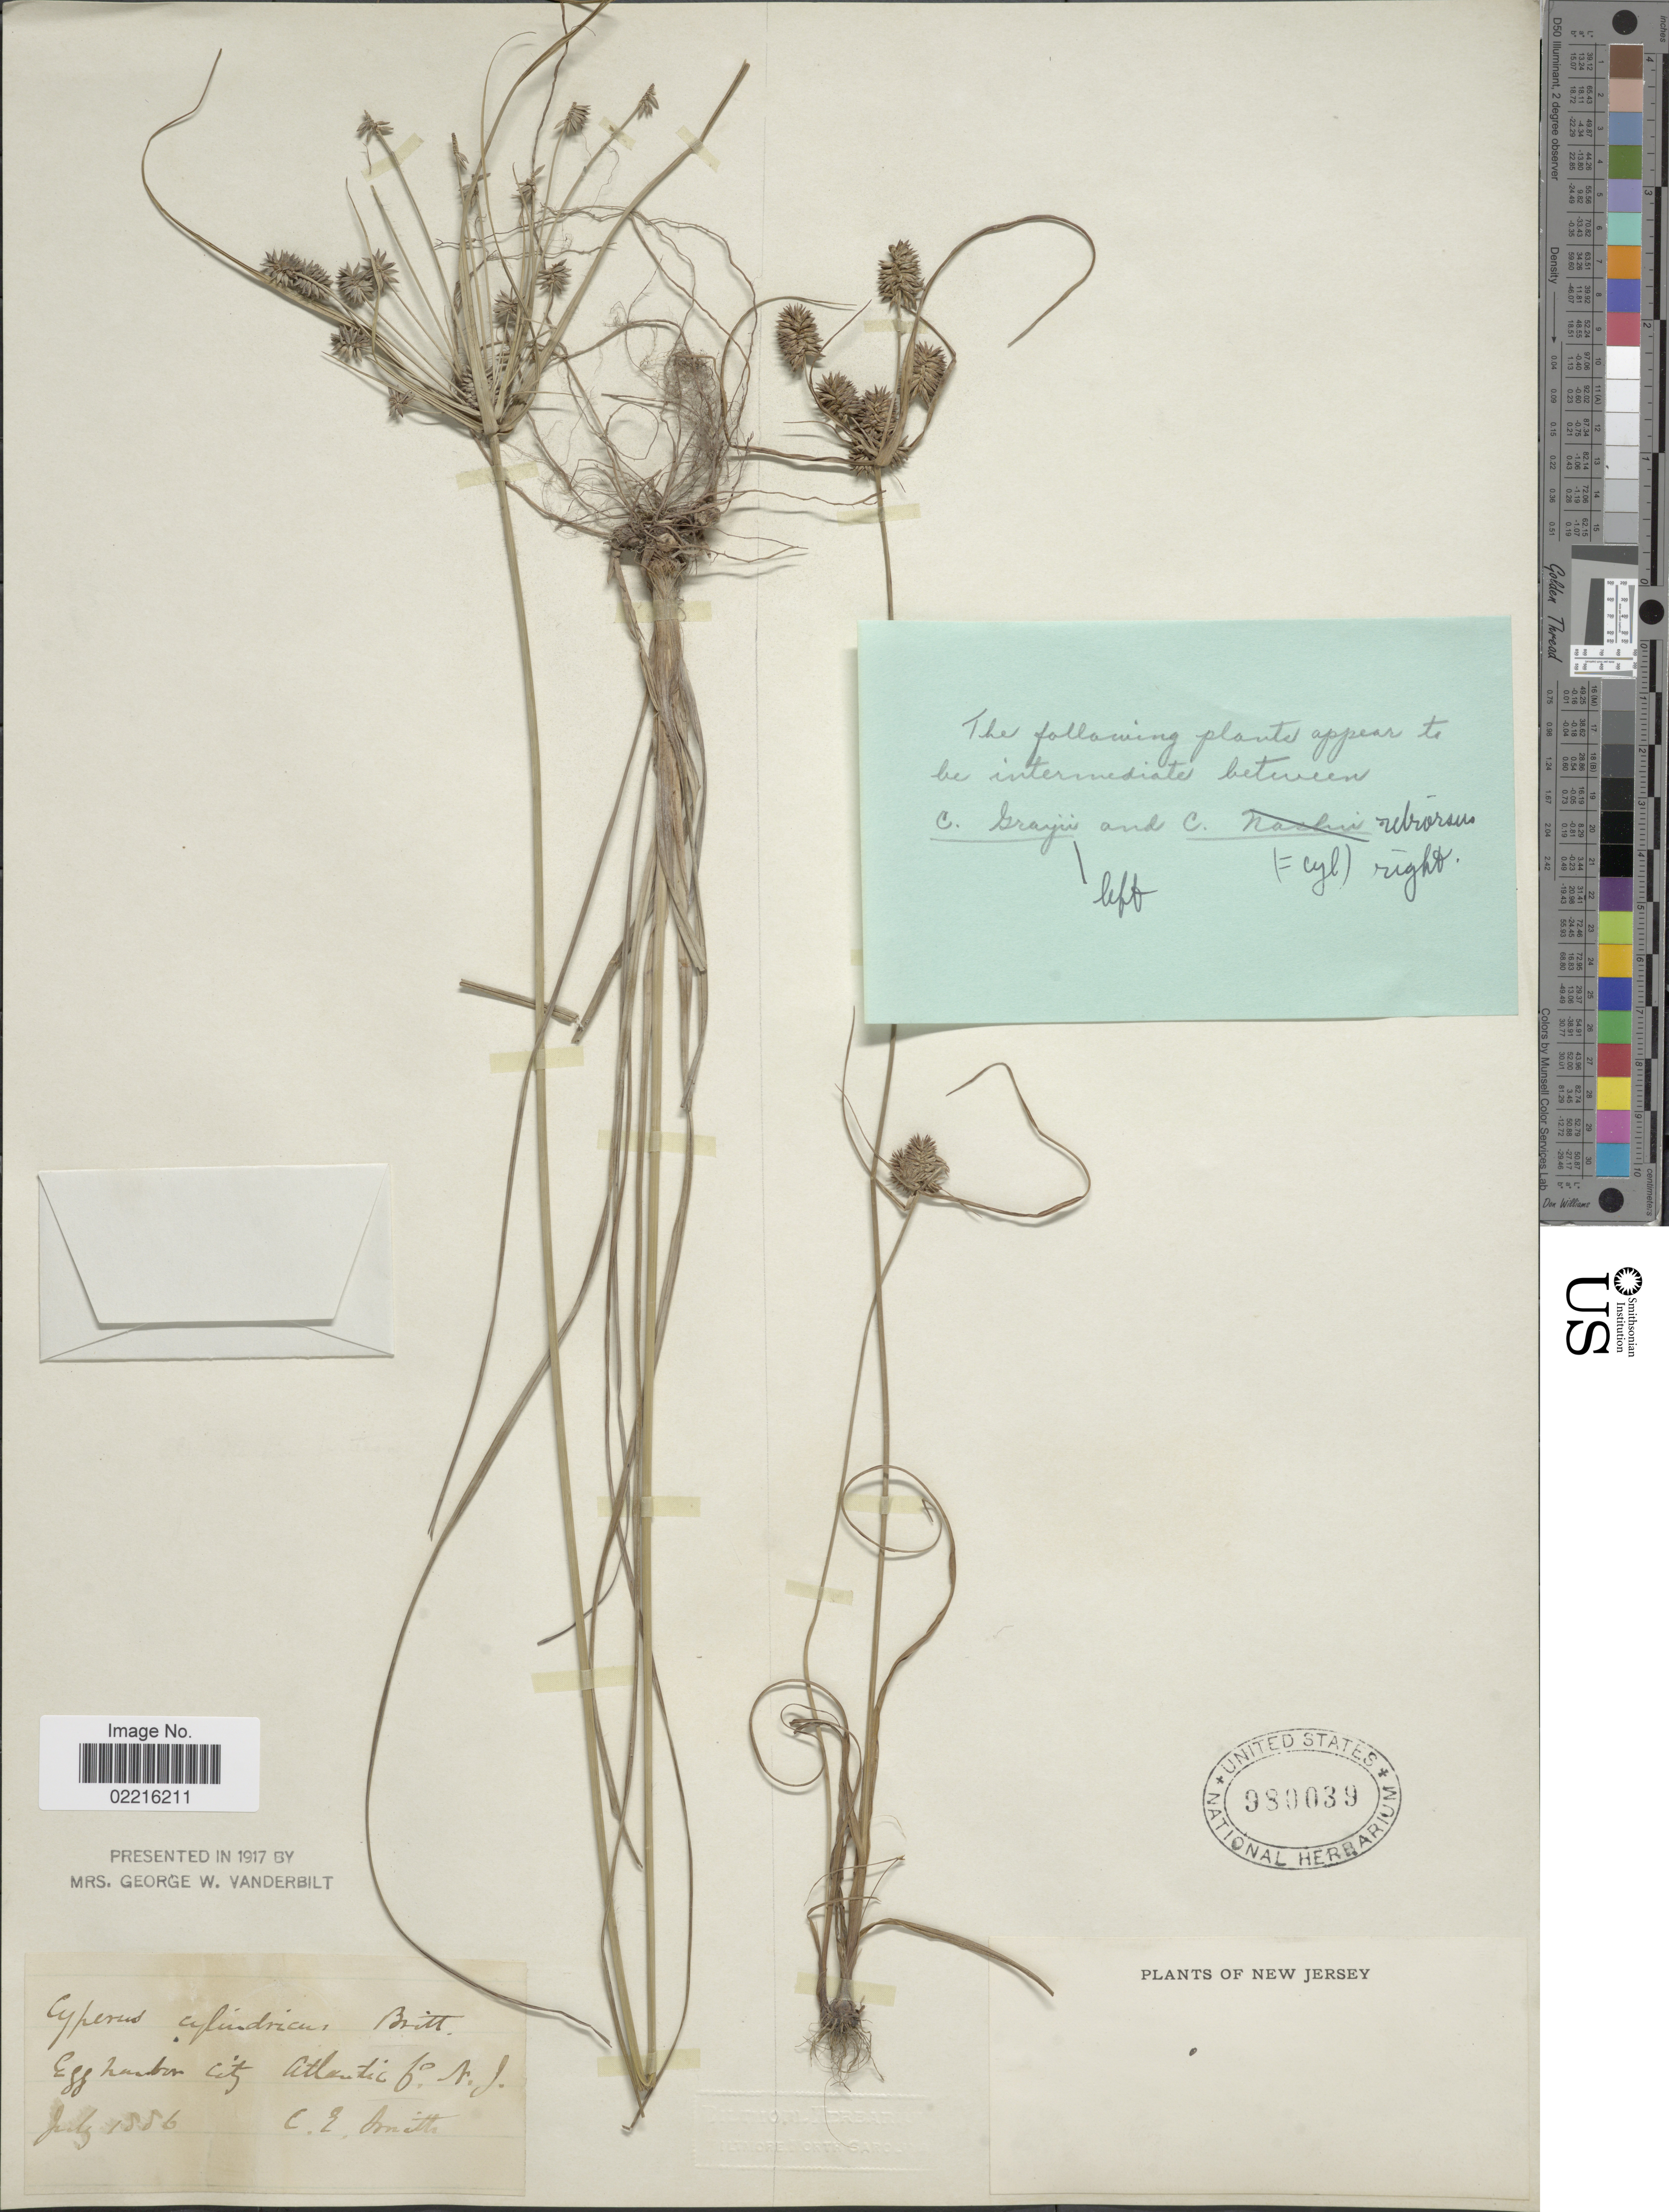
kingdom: Plantae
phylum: Tracheophyta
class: Liliopsida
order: Poales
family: Cyperaceae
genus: Cyperus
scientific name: Cyperus grayi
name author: Torr.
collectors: C. E. Smith Jr.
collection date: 1886-07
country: United States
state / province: New Jersey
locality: Egg harbor city, Atlantic Co., N.J.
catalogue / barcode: US 980039